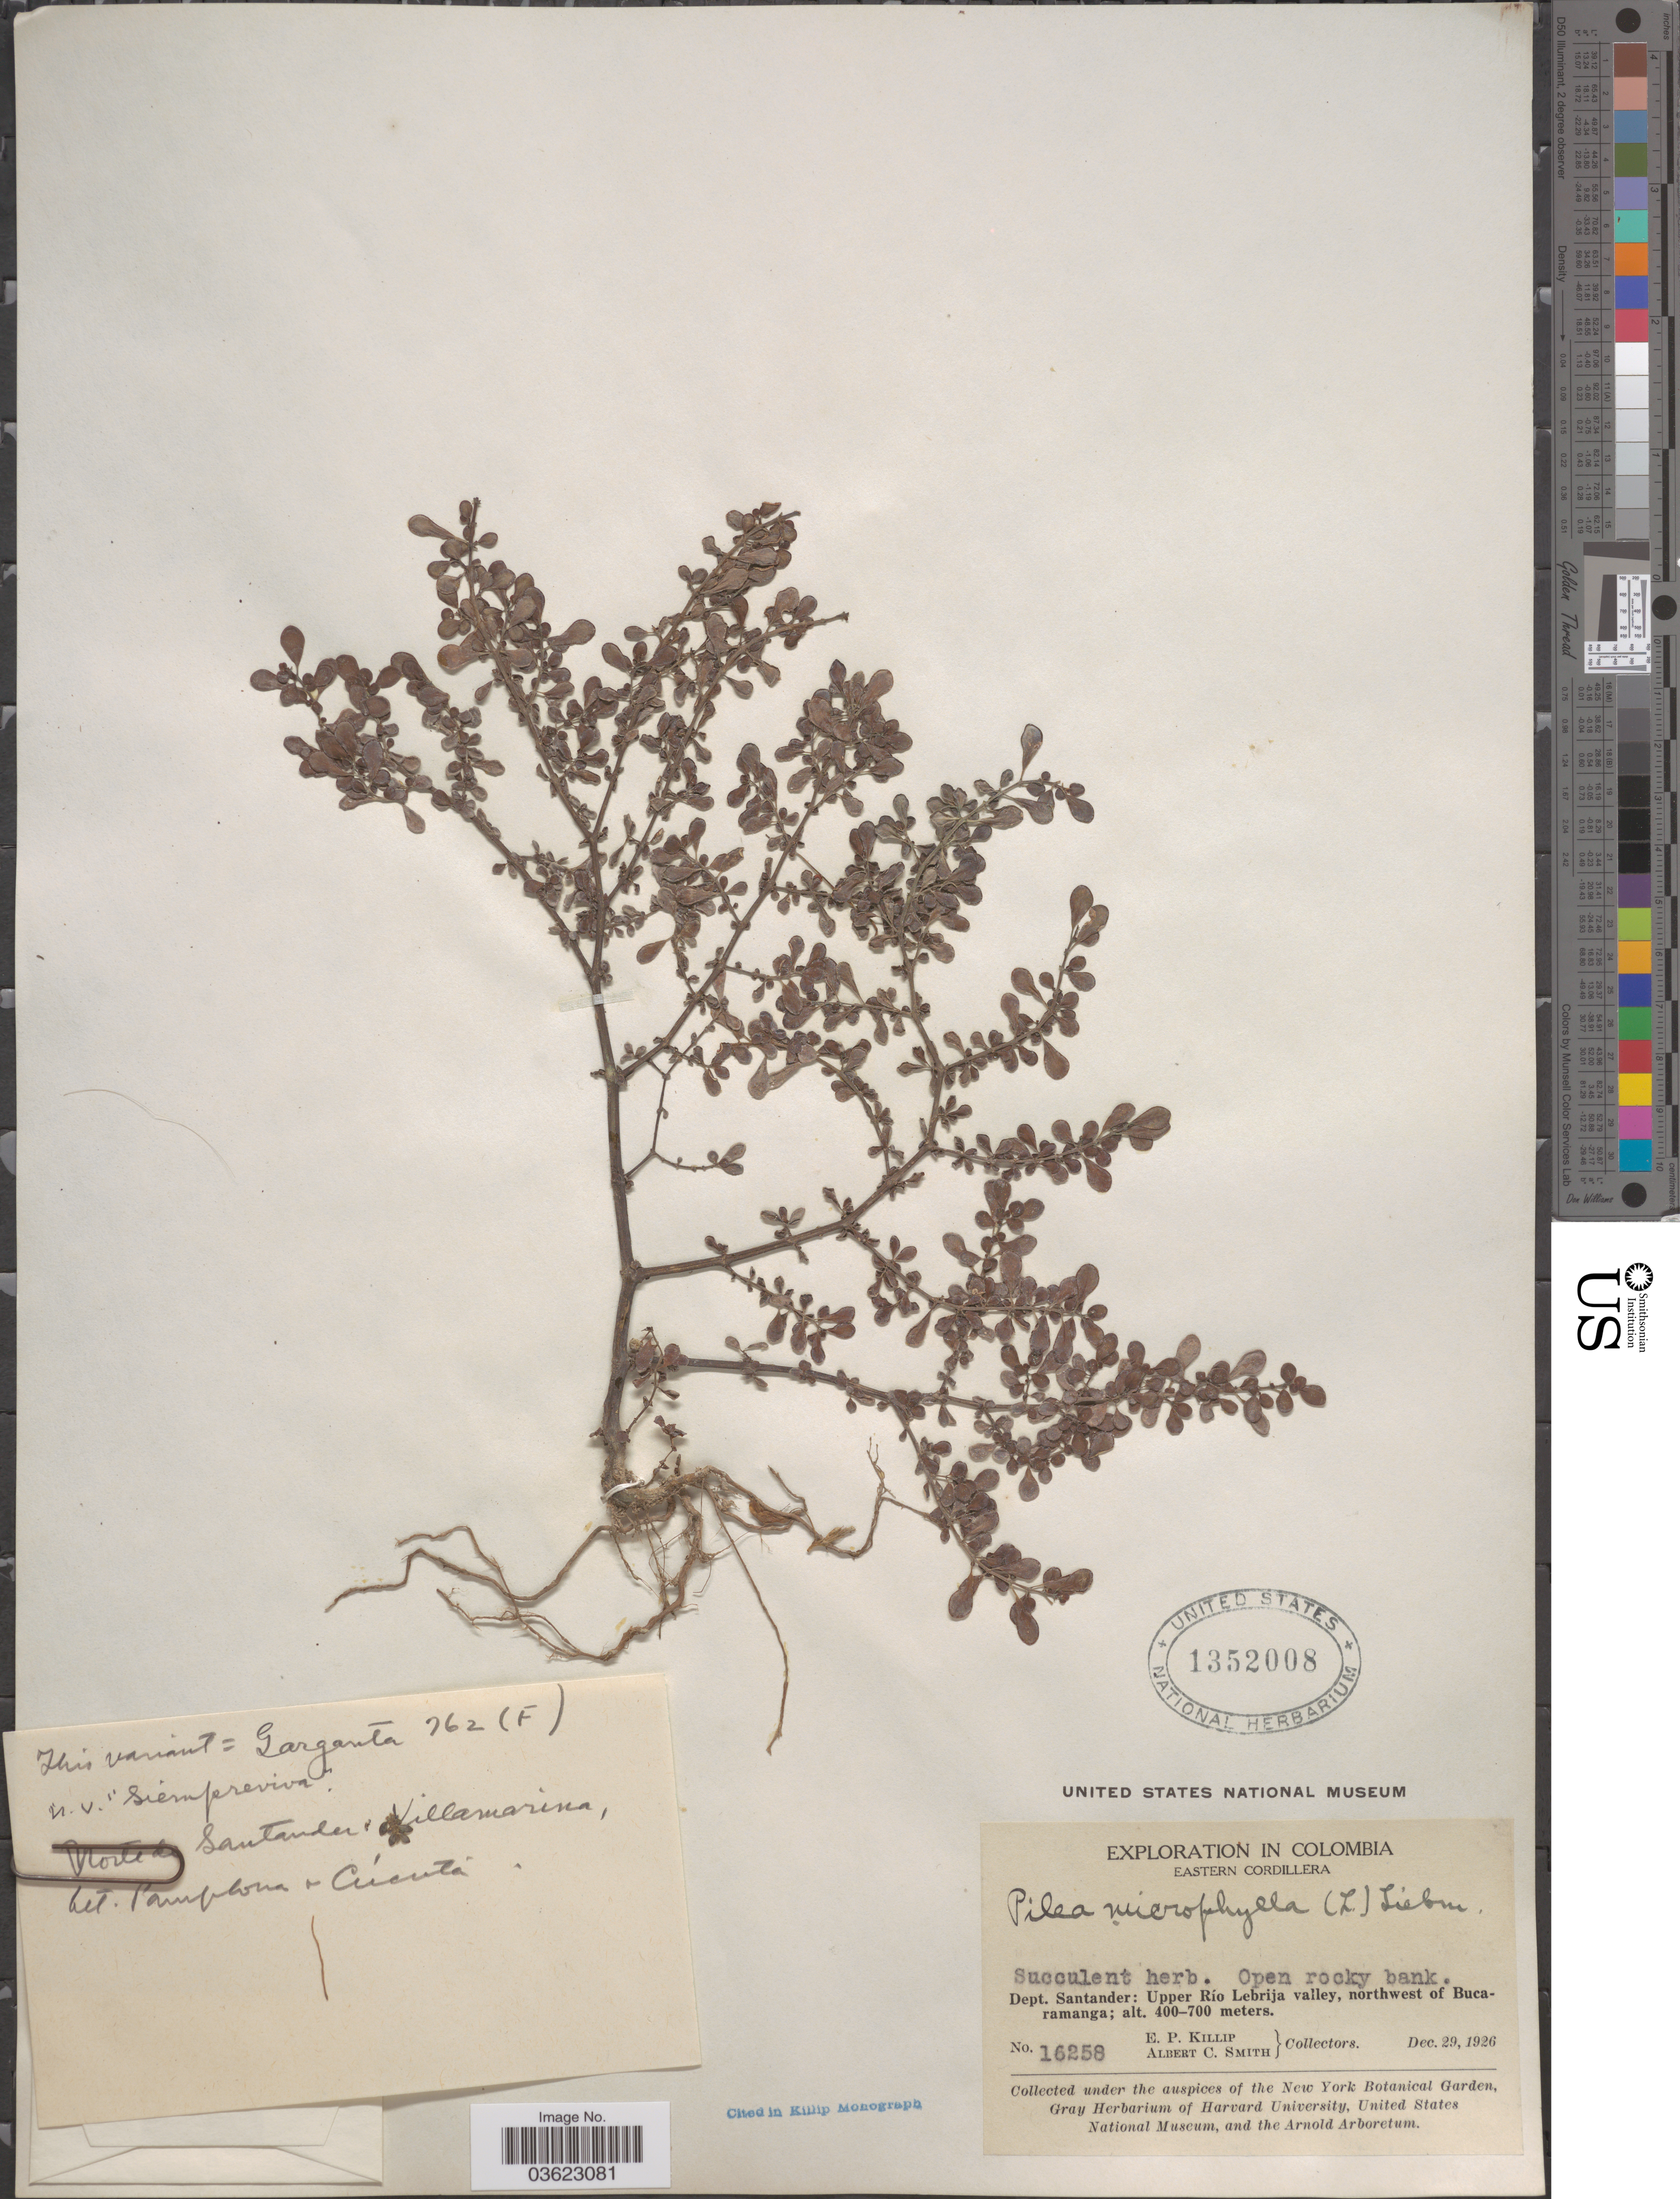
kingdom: Plantae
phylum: Tracheophyta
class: Magnoliopsida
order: Rosales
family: Urticaceae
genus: Pilea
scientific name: Pilea microphylla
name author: (L.) Liebm.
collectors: E. P. Killip & A. C. Smith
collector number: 16258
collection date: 1926-12-29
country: Colombia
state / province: Santander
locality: Eastern Cordillera. Dept. Santander: Upper Río Lebrija valley, northwest of Bucaramanga.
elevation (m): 400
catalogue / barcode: US 1352008